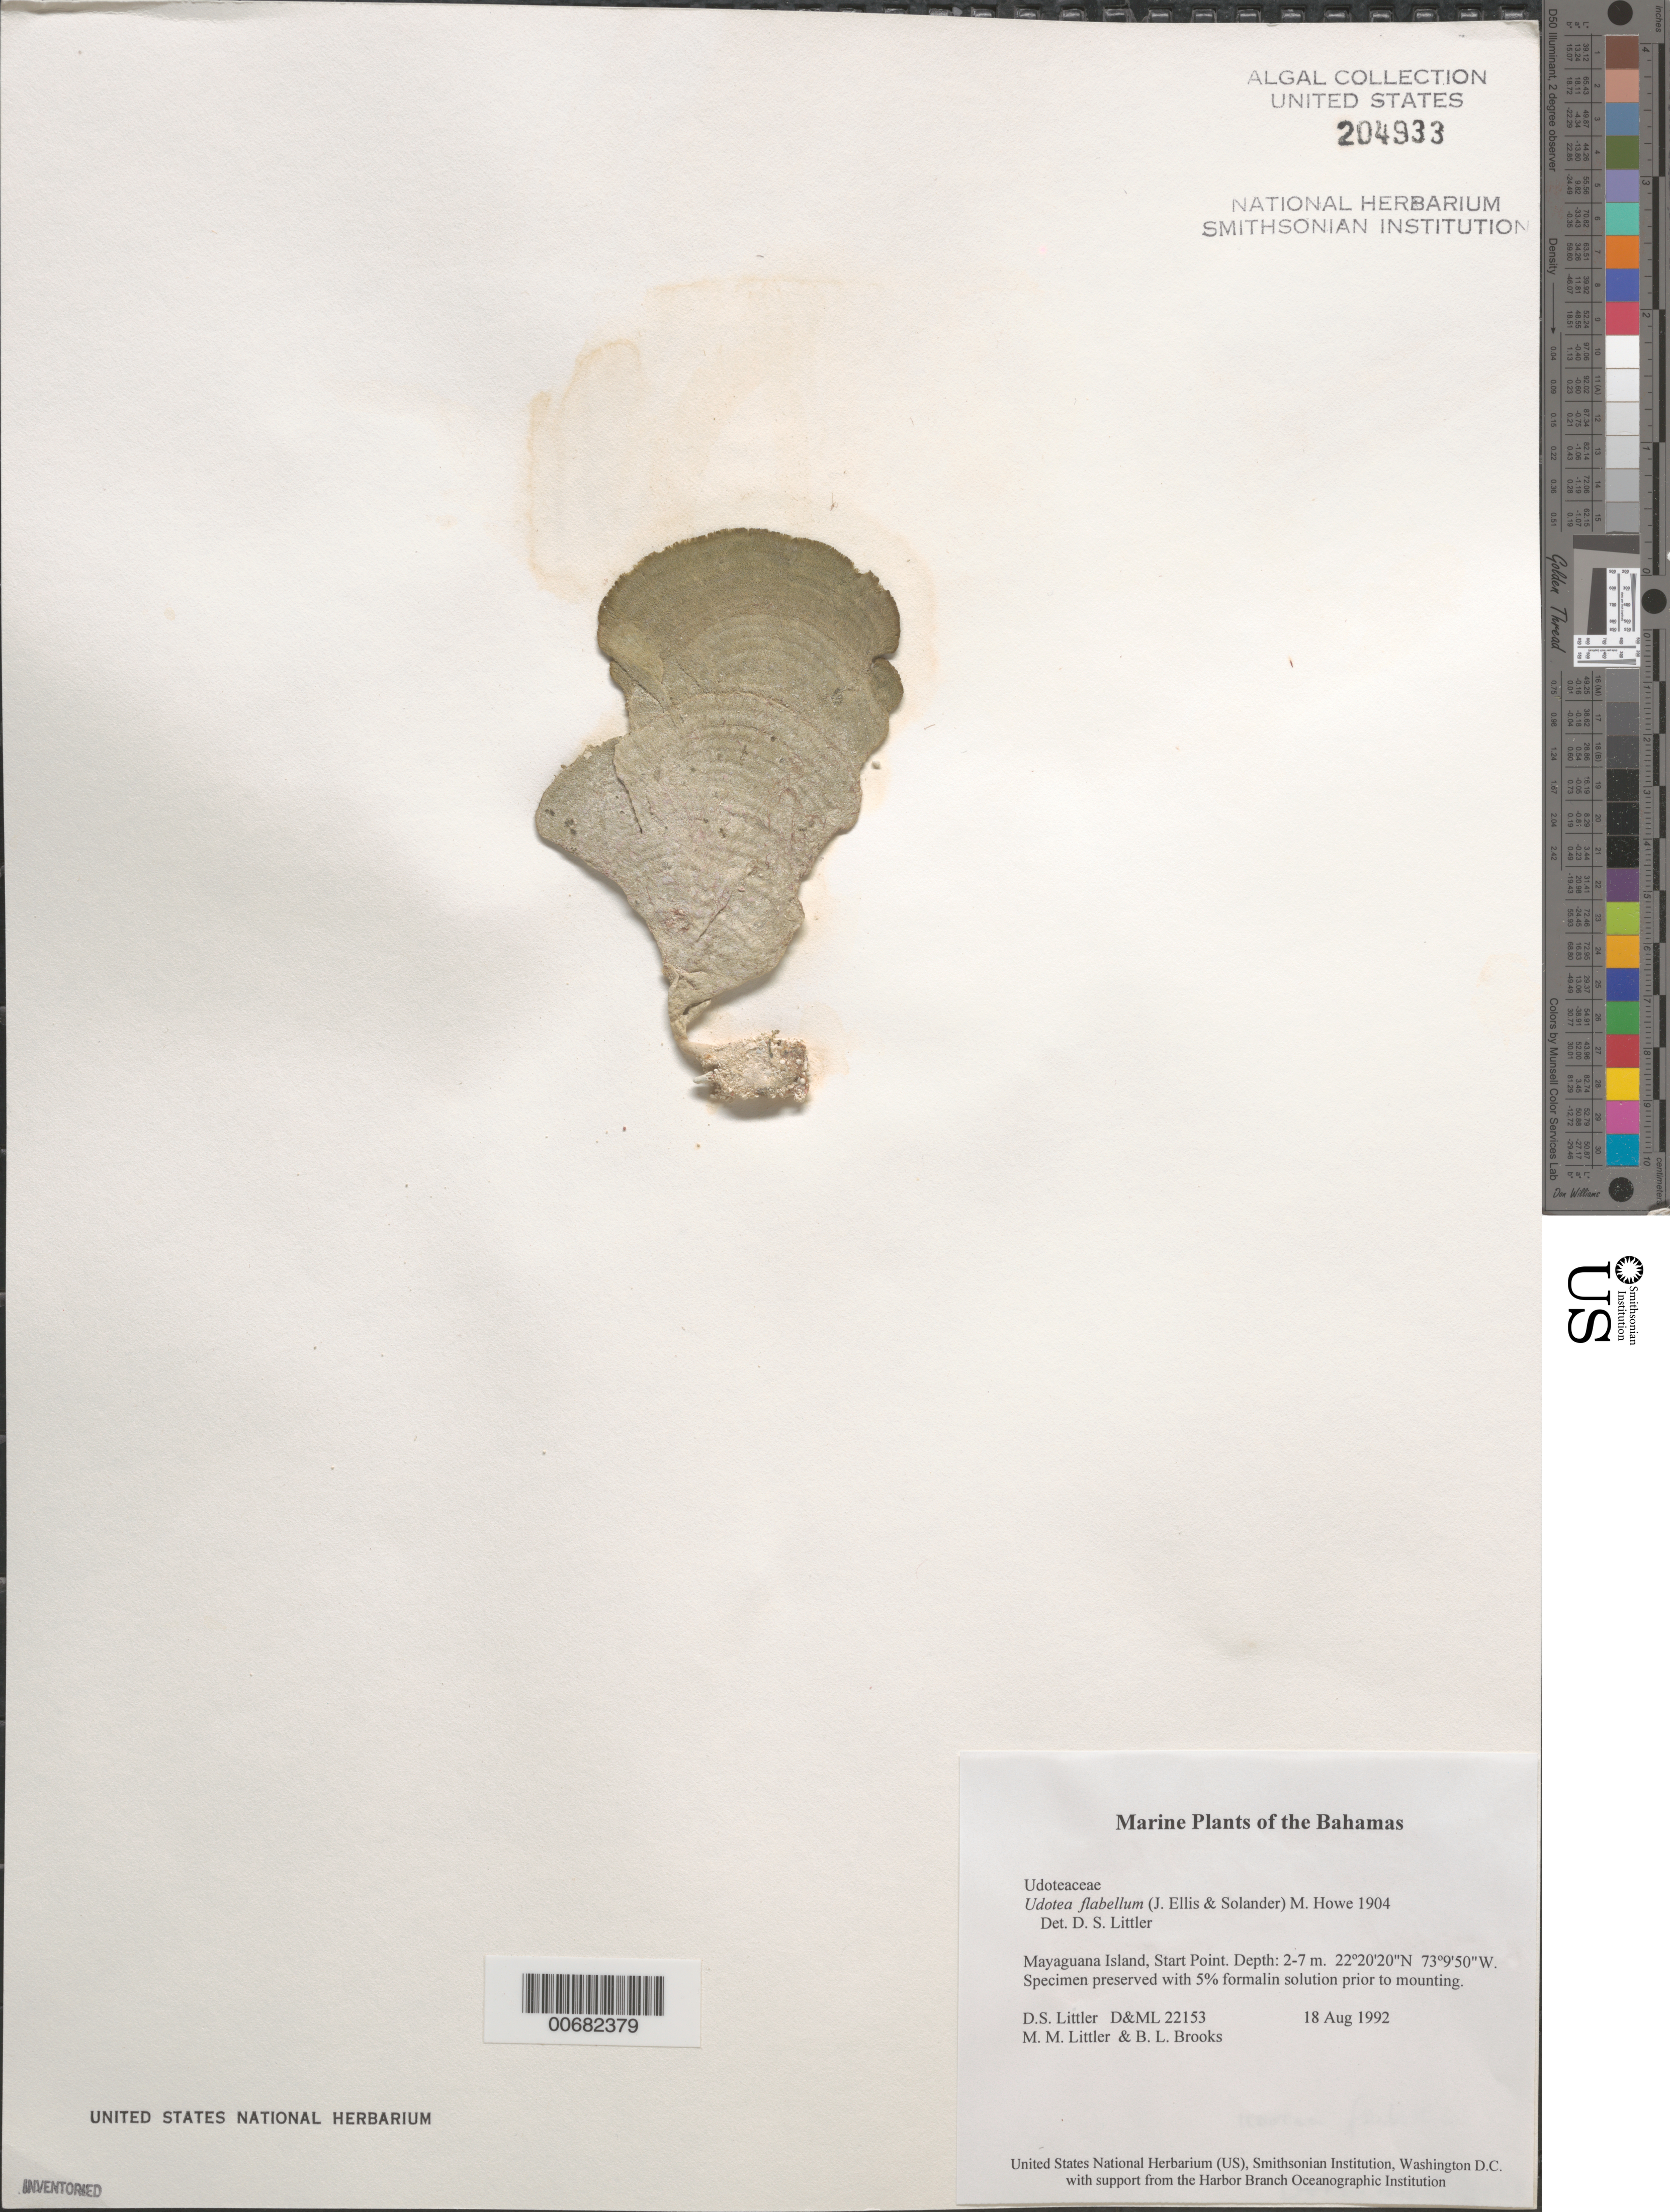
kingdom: Plantae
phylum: Chlorophyta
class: Ulvophyceae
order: Bryopsidales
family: Udoteaceae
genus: Udotea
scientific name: Udotea flabellum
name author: (J. Ellis & Sol.) M. Howe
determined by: Littler, D. S.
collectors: D. S. Littler, M. M. Littler & B. Brooks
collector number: D&ML 22153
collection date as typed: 18 Aug 1992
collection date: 1992-08-18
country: Bahamas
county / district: Mayaguana District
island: Mayaguana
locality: Start Point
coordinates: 22 20' 20" N, 73 9' 50" W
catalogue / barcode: US 204933